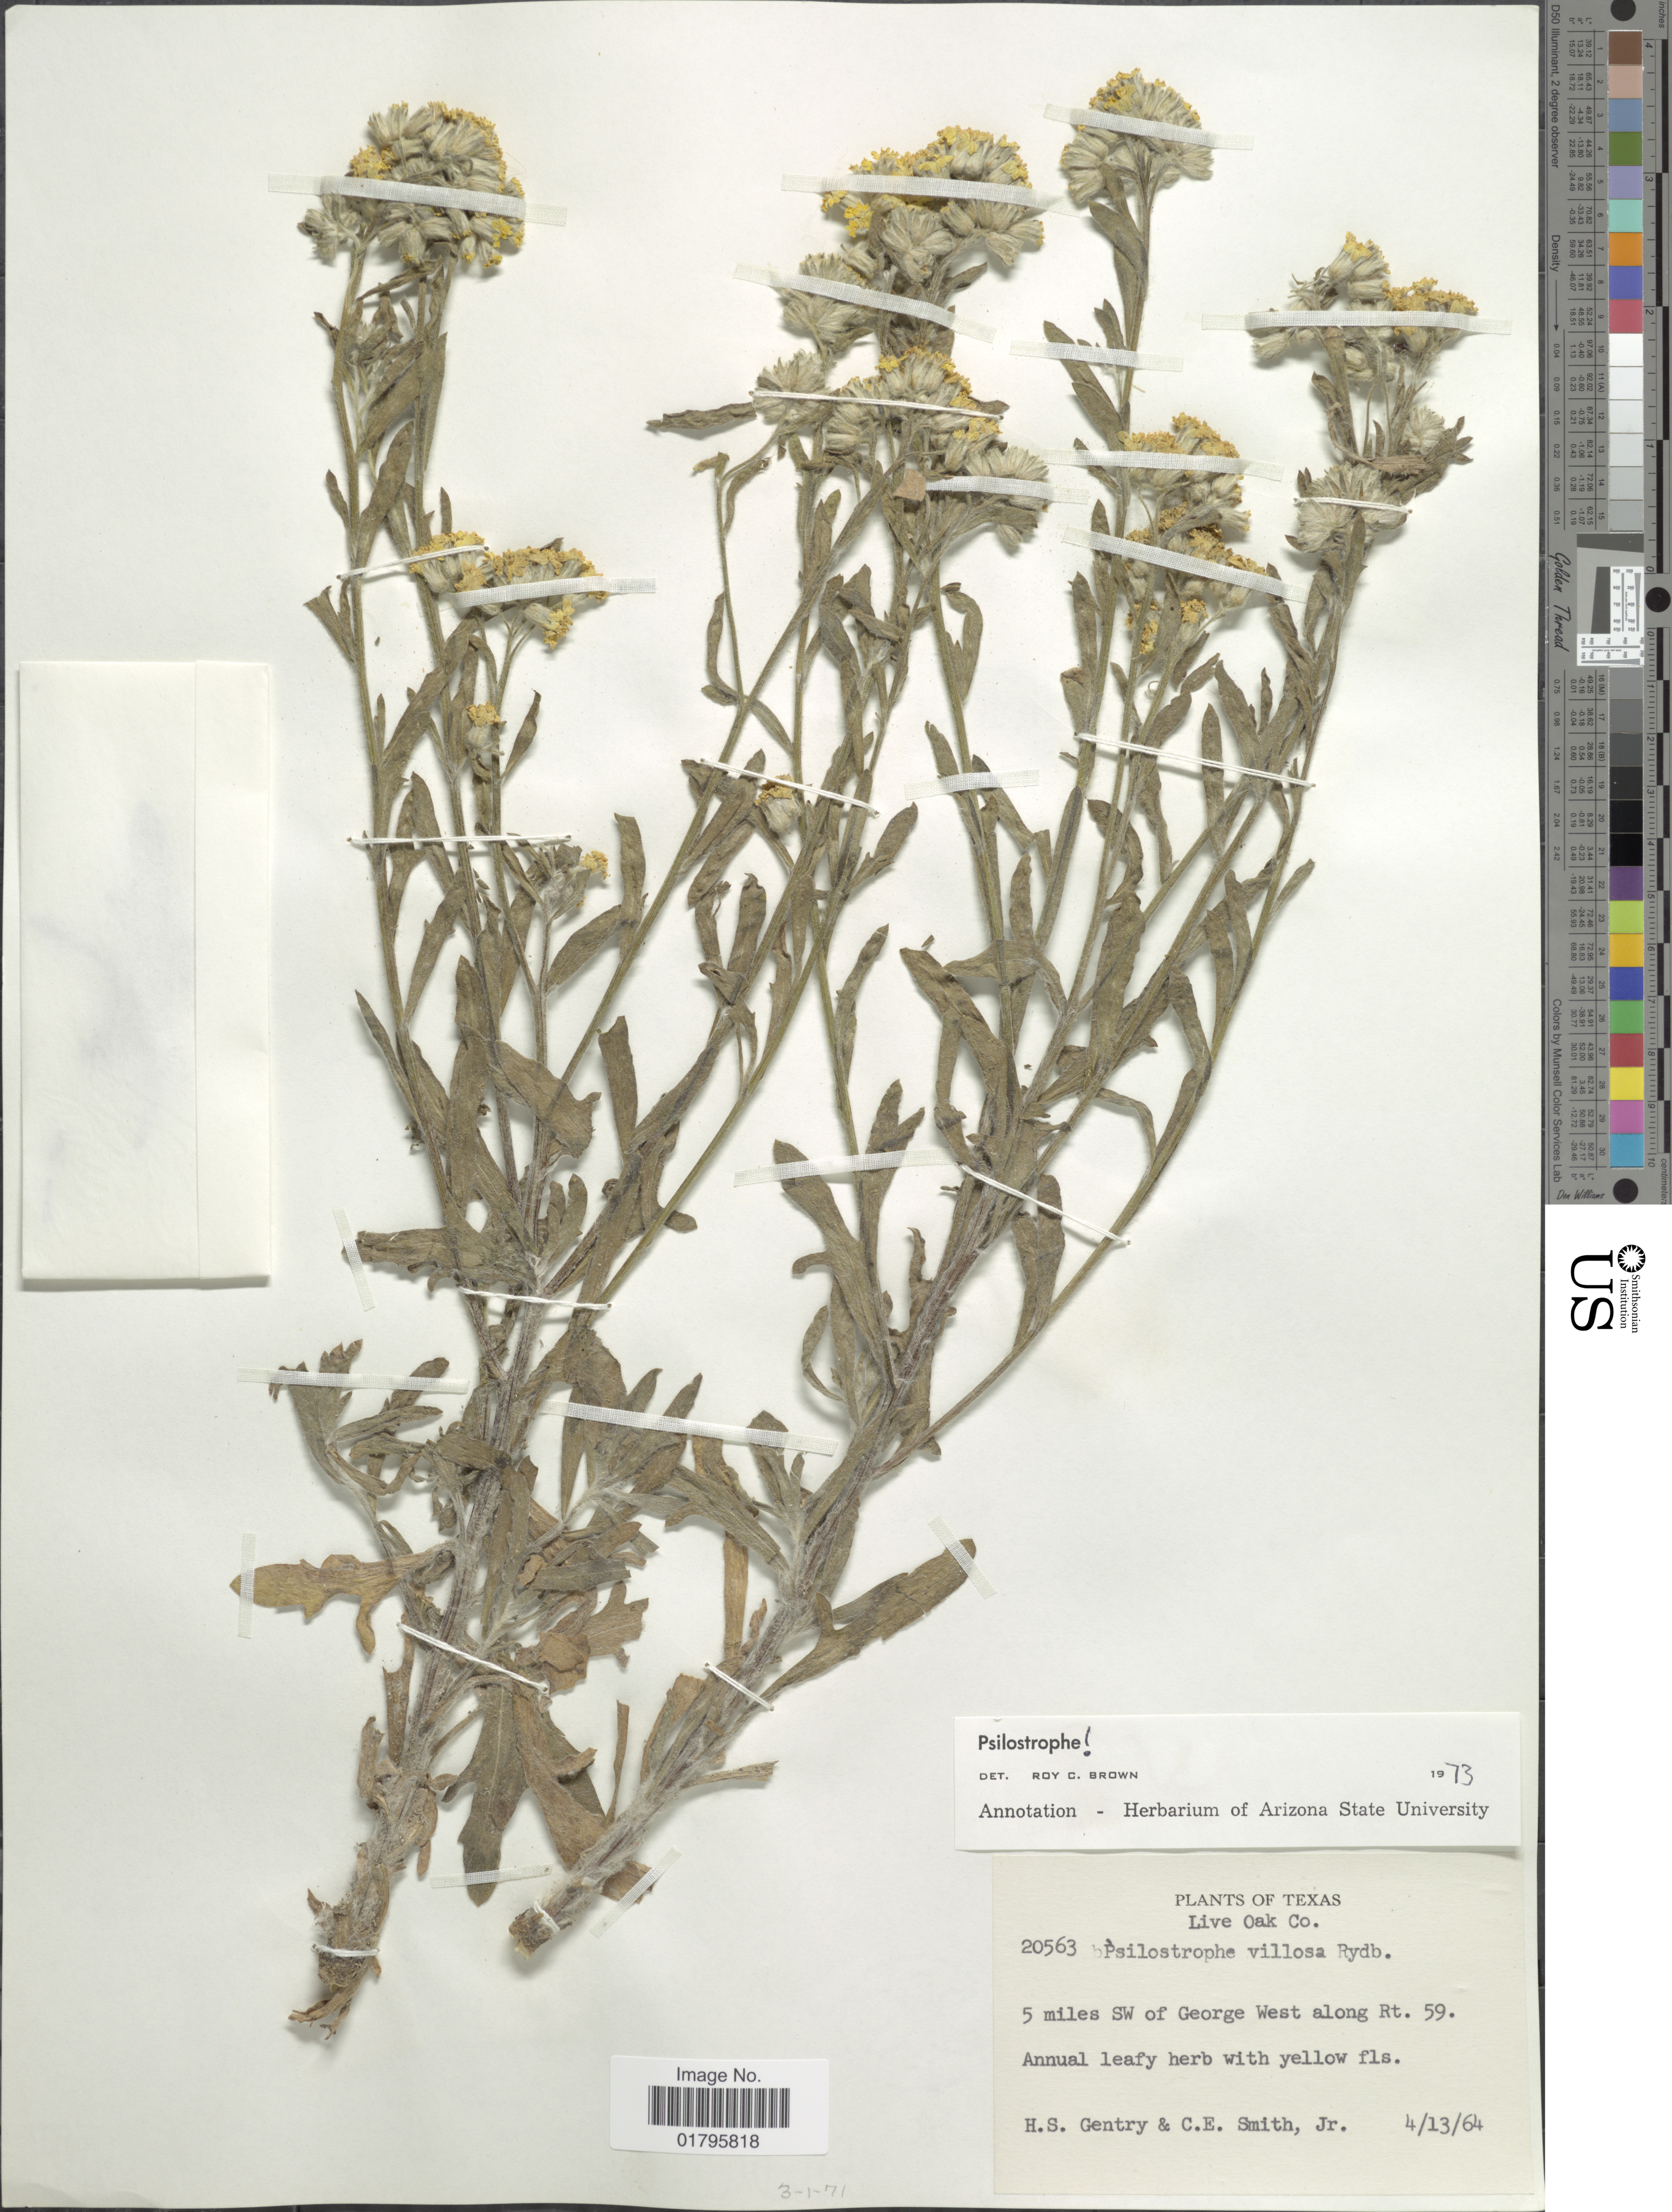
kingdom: Plantae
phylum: Tracheophyta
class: Magnoliopsida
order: Asterales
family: Asteraceae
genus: Psilostrophe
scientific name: Psilostrophe villosa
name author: Rydb. ex Britton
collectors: H. S. Gentry & C. E. Smith Jr.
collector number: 20563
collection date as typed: Transcribed d/m/y: 13/4/64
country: United States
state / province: Texas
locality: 5 miles SW of George West along Rt. 59. Live Oak Co.